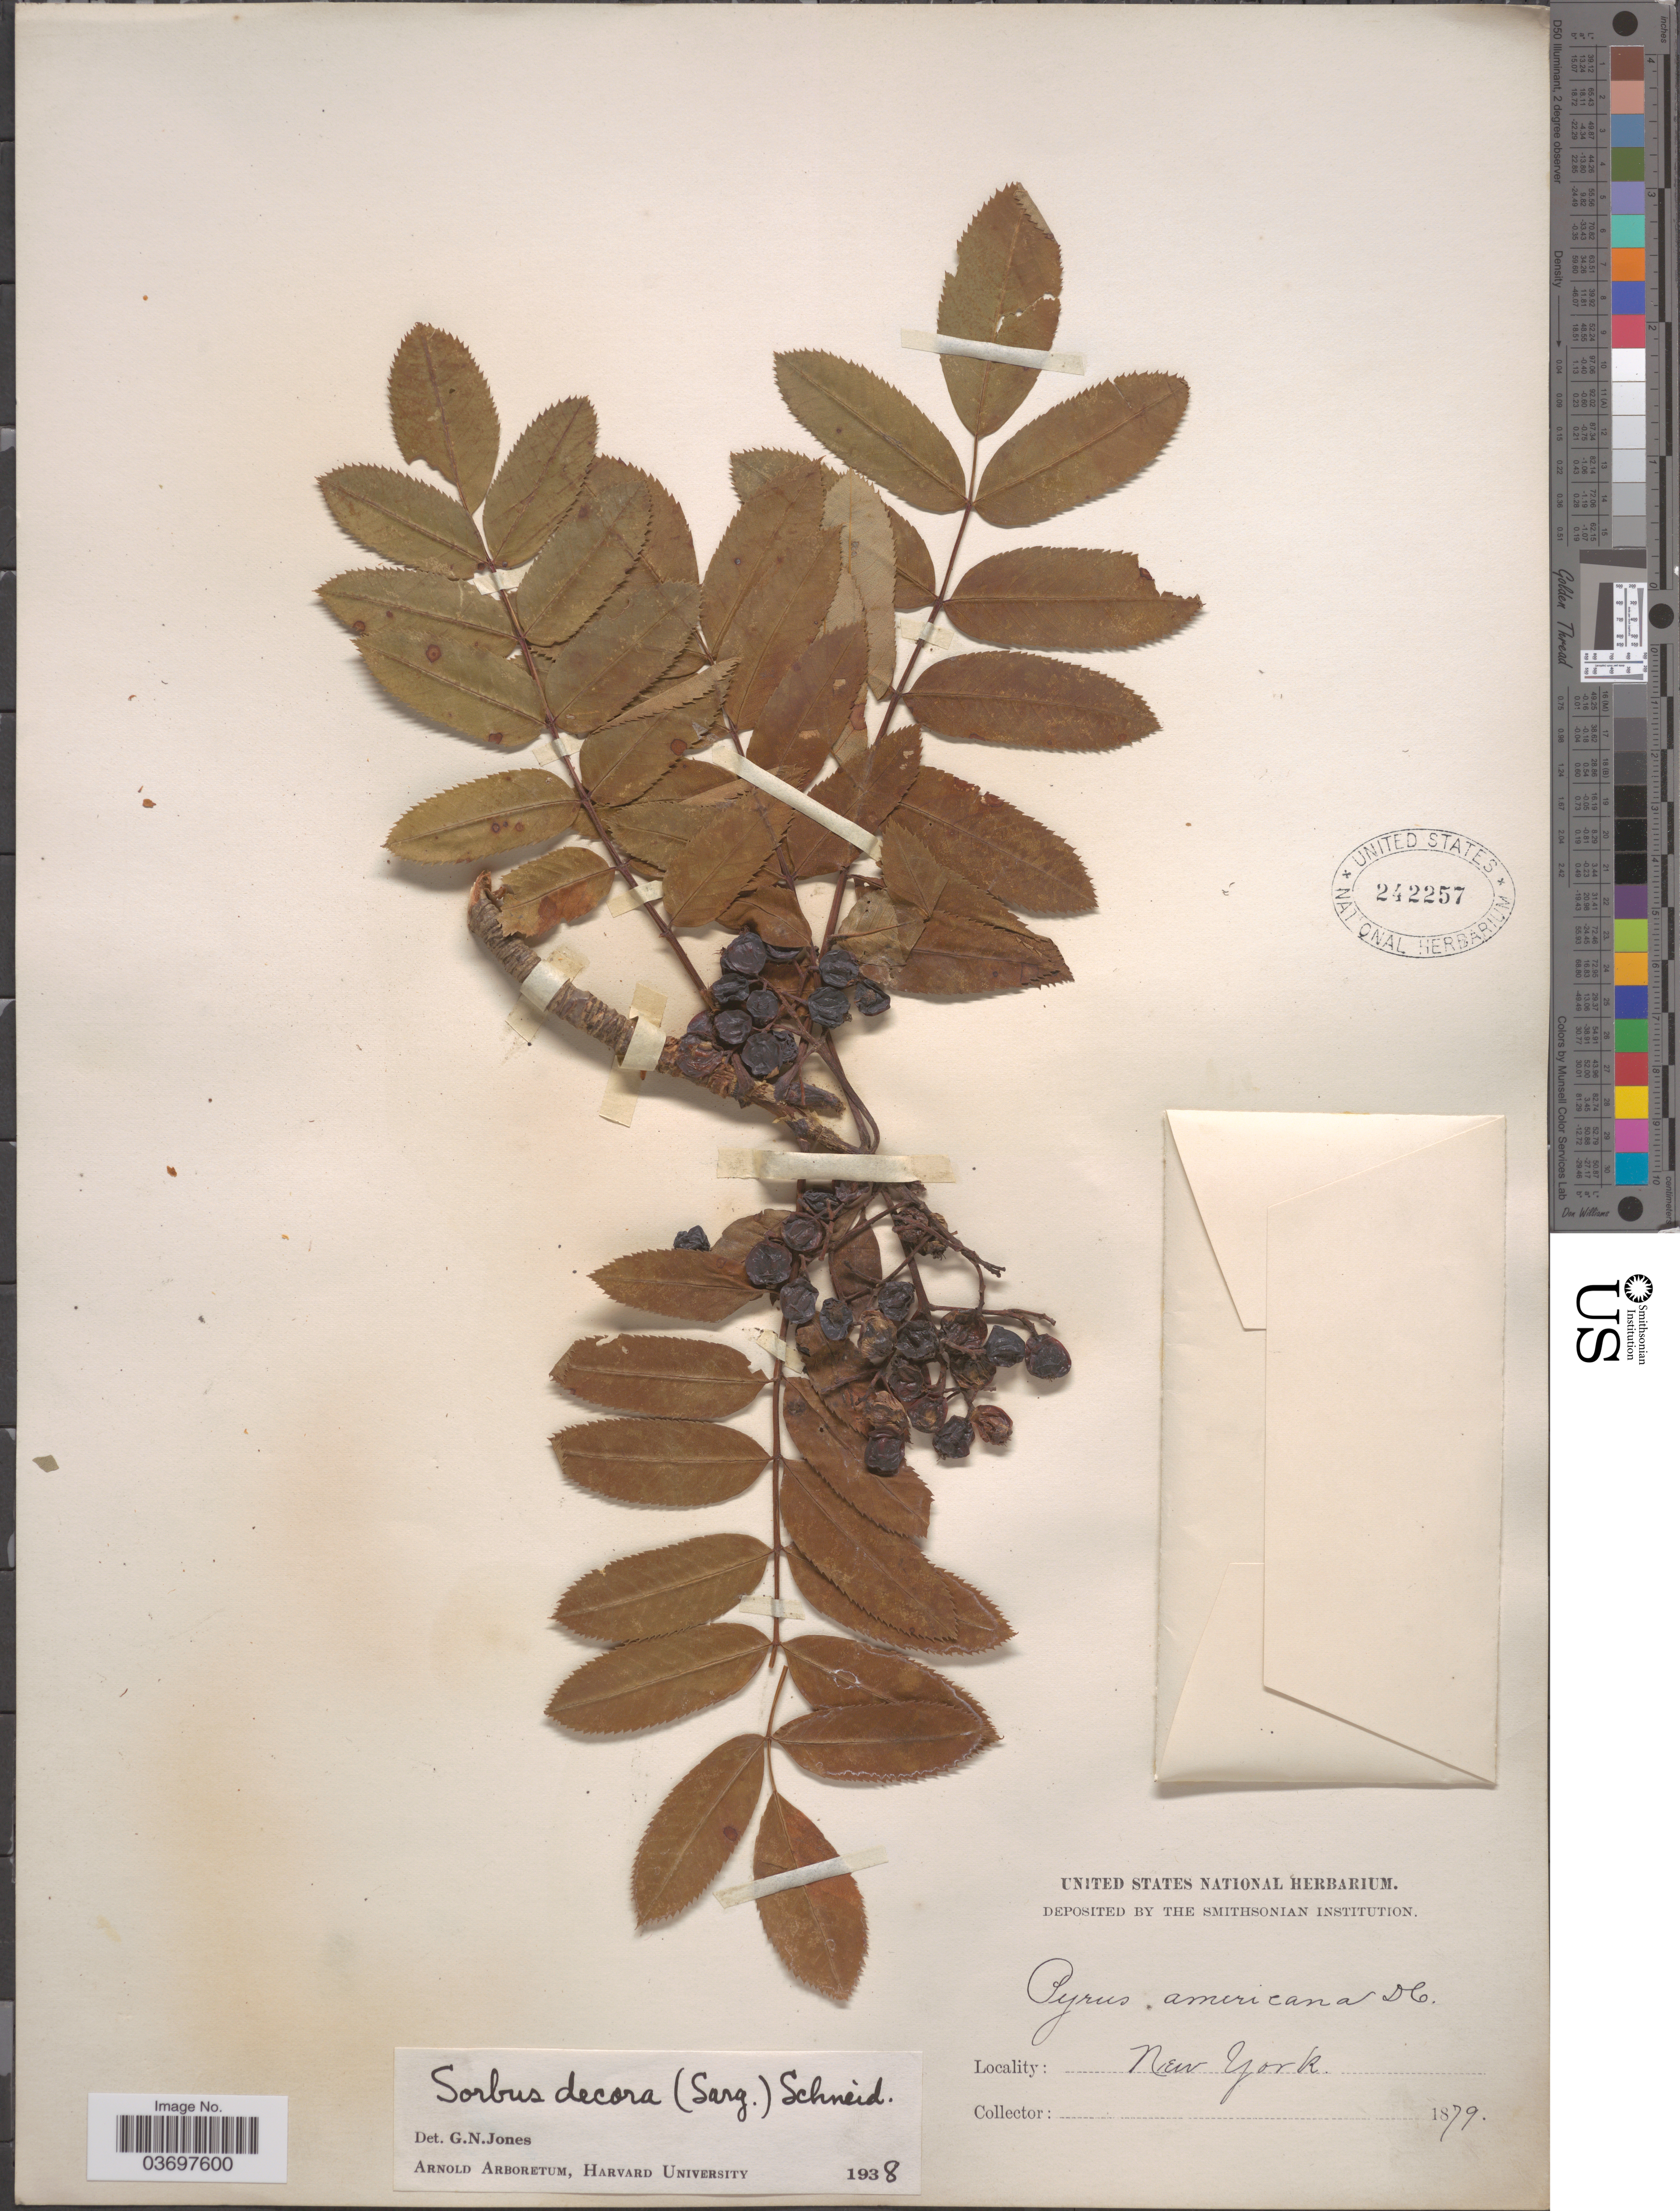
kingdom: Plantae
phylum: Tracheophyta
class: Magnoliopsida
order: Rosales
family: Rosaceae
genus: Sorbus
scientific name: Sorbus decora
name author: (Sarg.) C.K. Schneid.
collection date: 1879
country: United States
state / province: New York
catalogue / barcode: US 242257